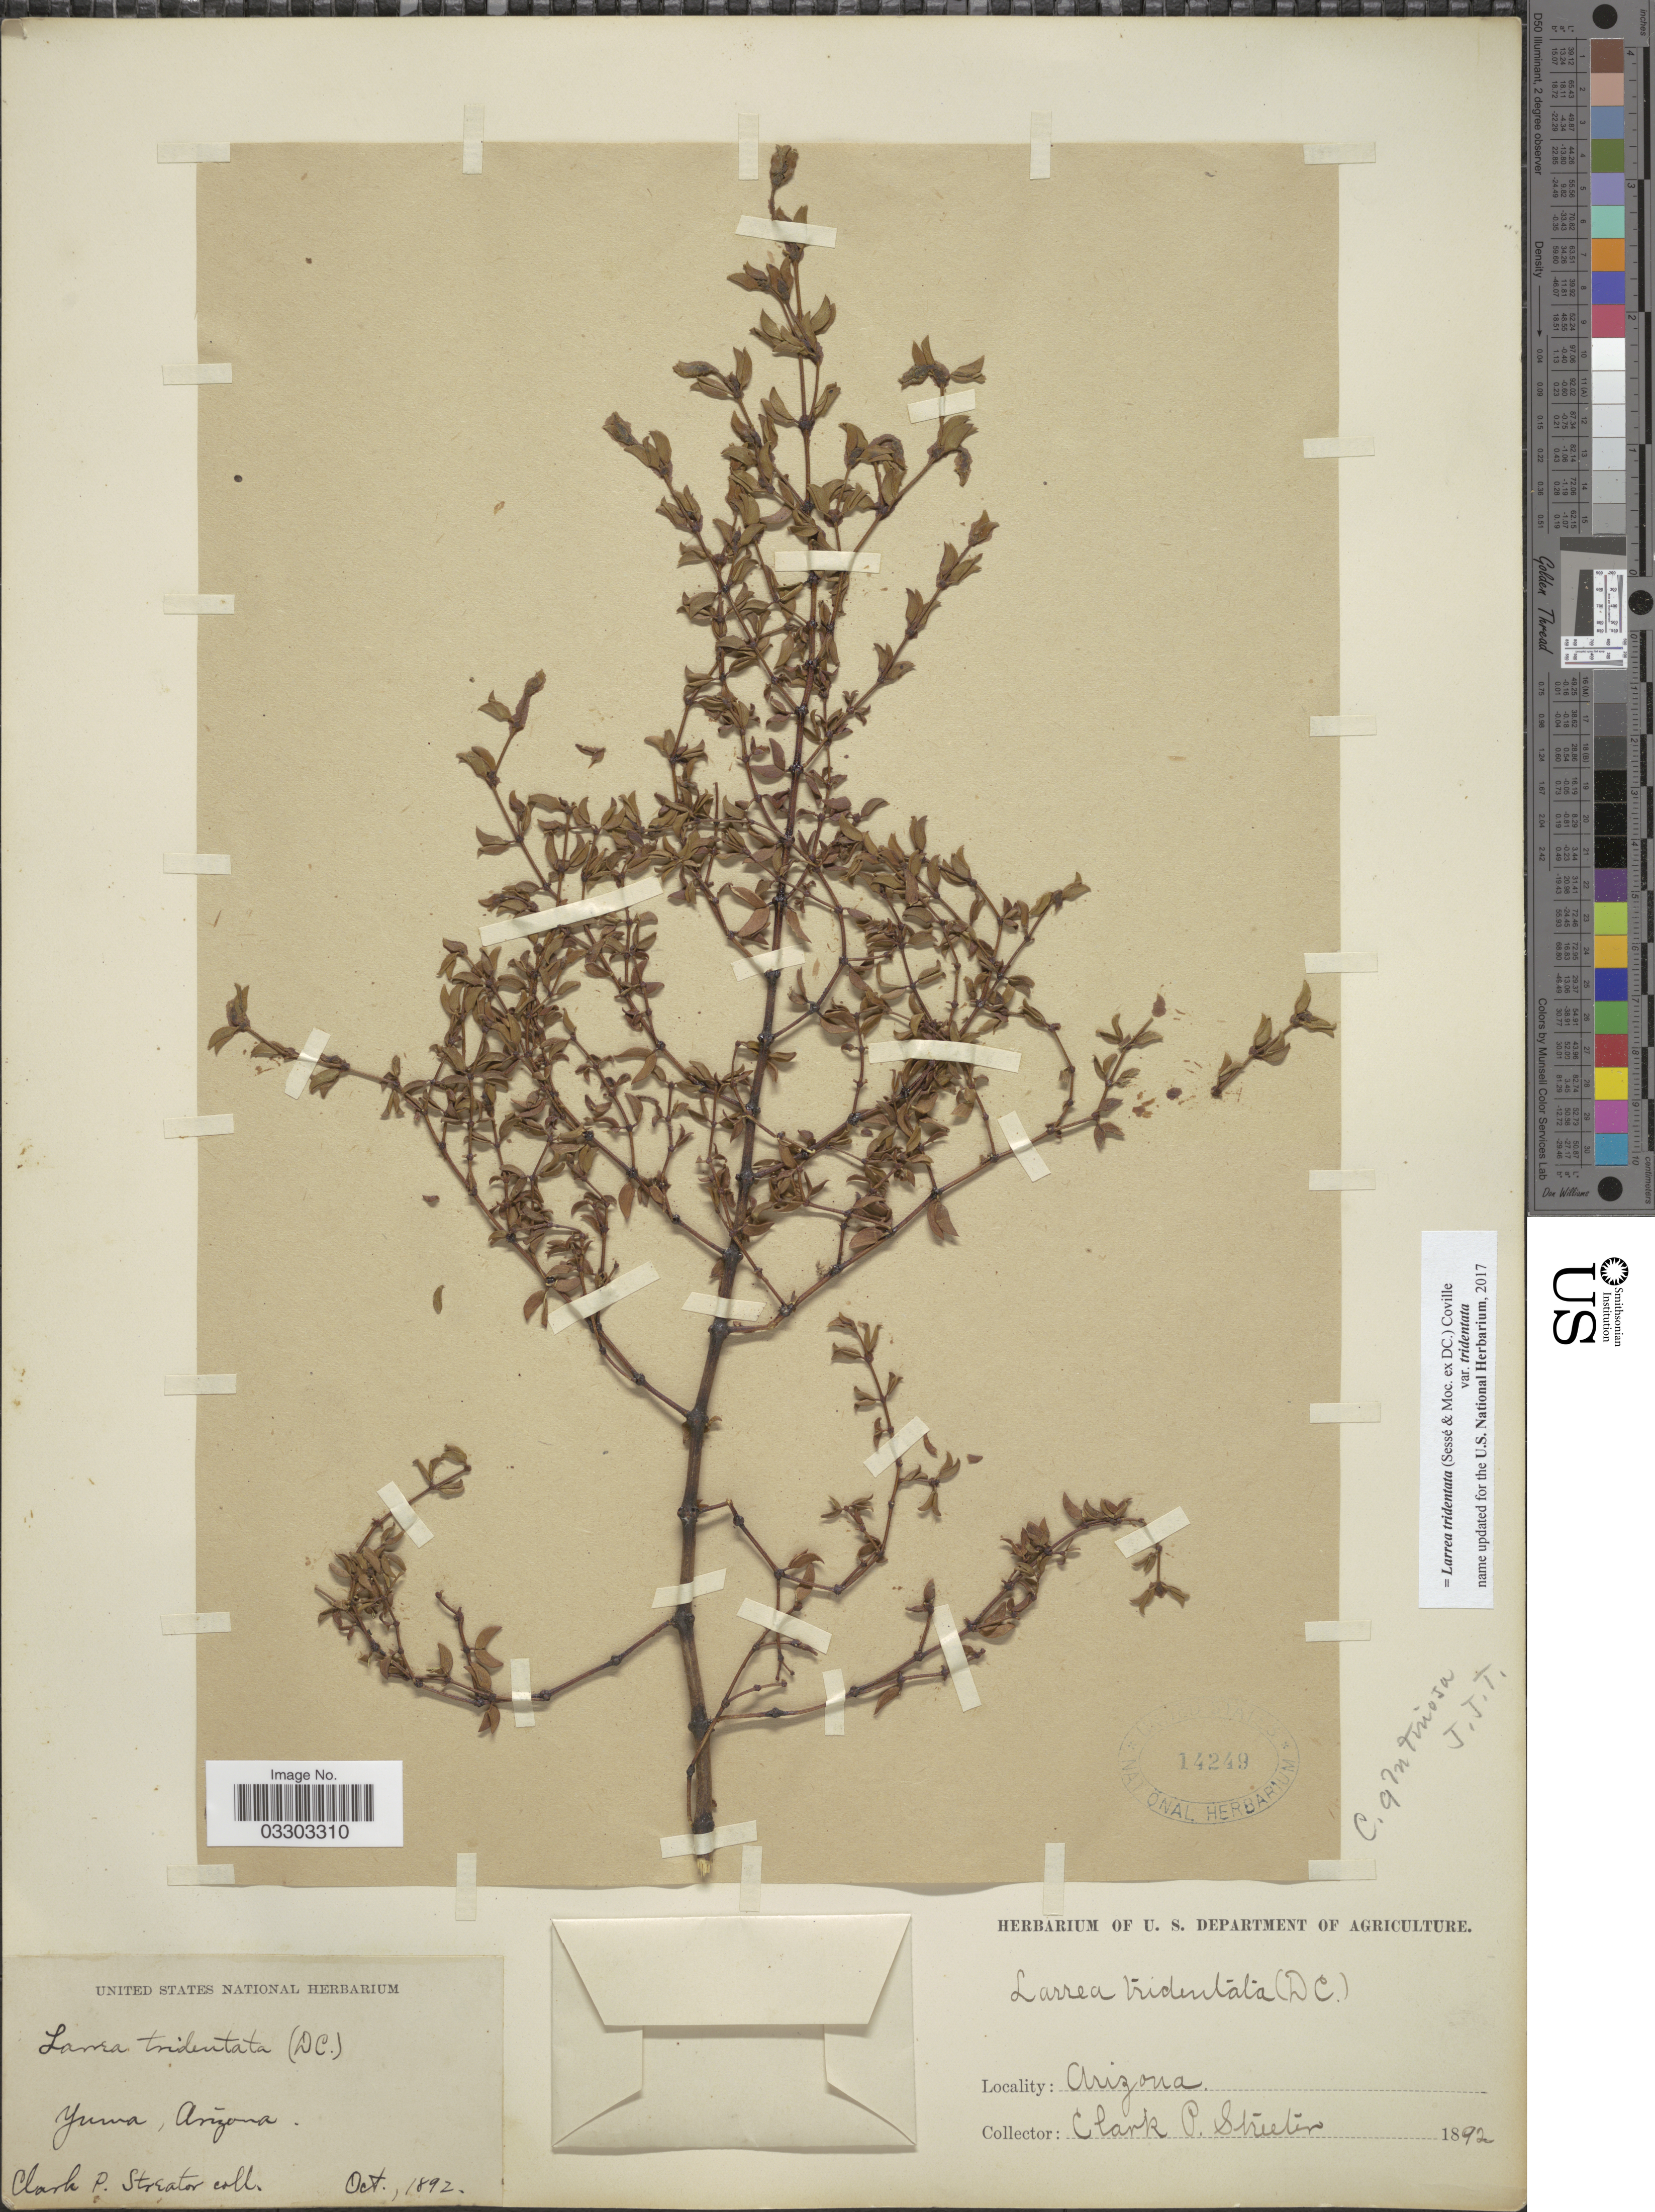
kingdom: Plantae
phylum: Tracheophyta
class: Magnoliopsida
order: Zygophyllales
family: Zygophyllaceae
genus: Larrea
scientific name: Larrea tridentata var. tridentata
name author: (Sessé & Moc. ex DC.) Coville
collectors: Streator, C. P.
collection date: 1892-10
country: United States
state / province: Arizona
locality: Yuma.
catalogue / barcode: US 14249